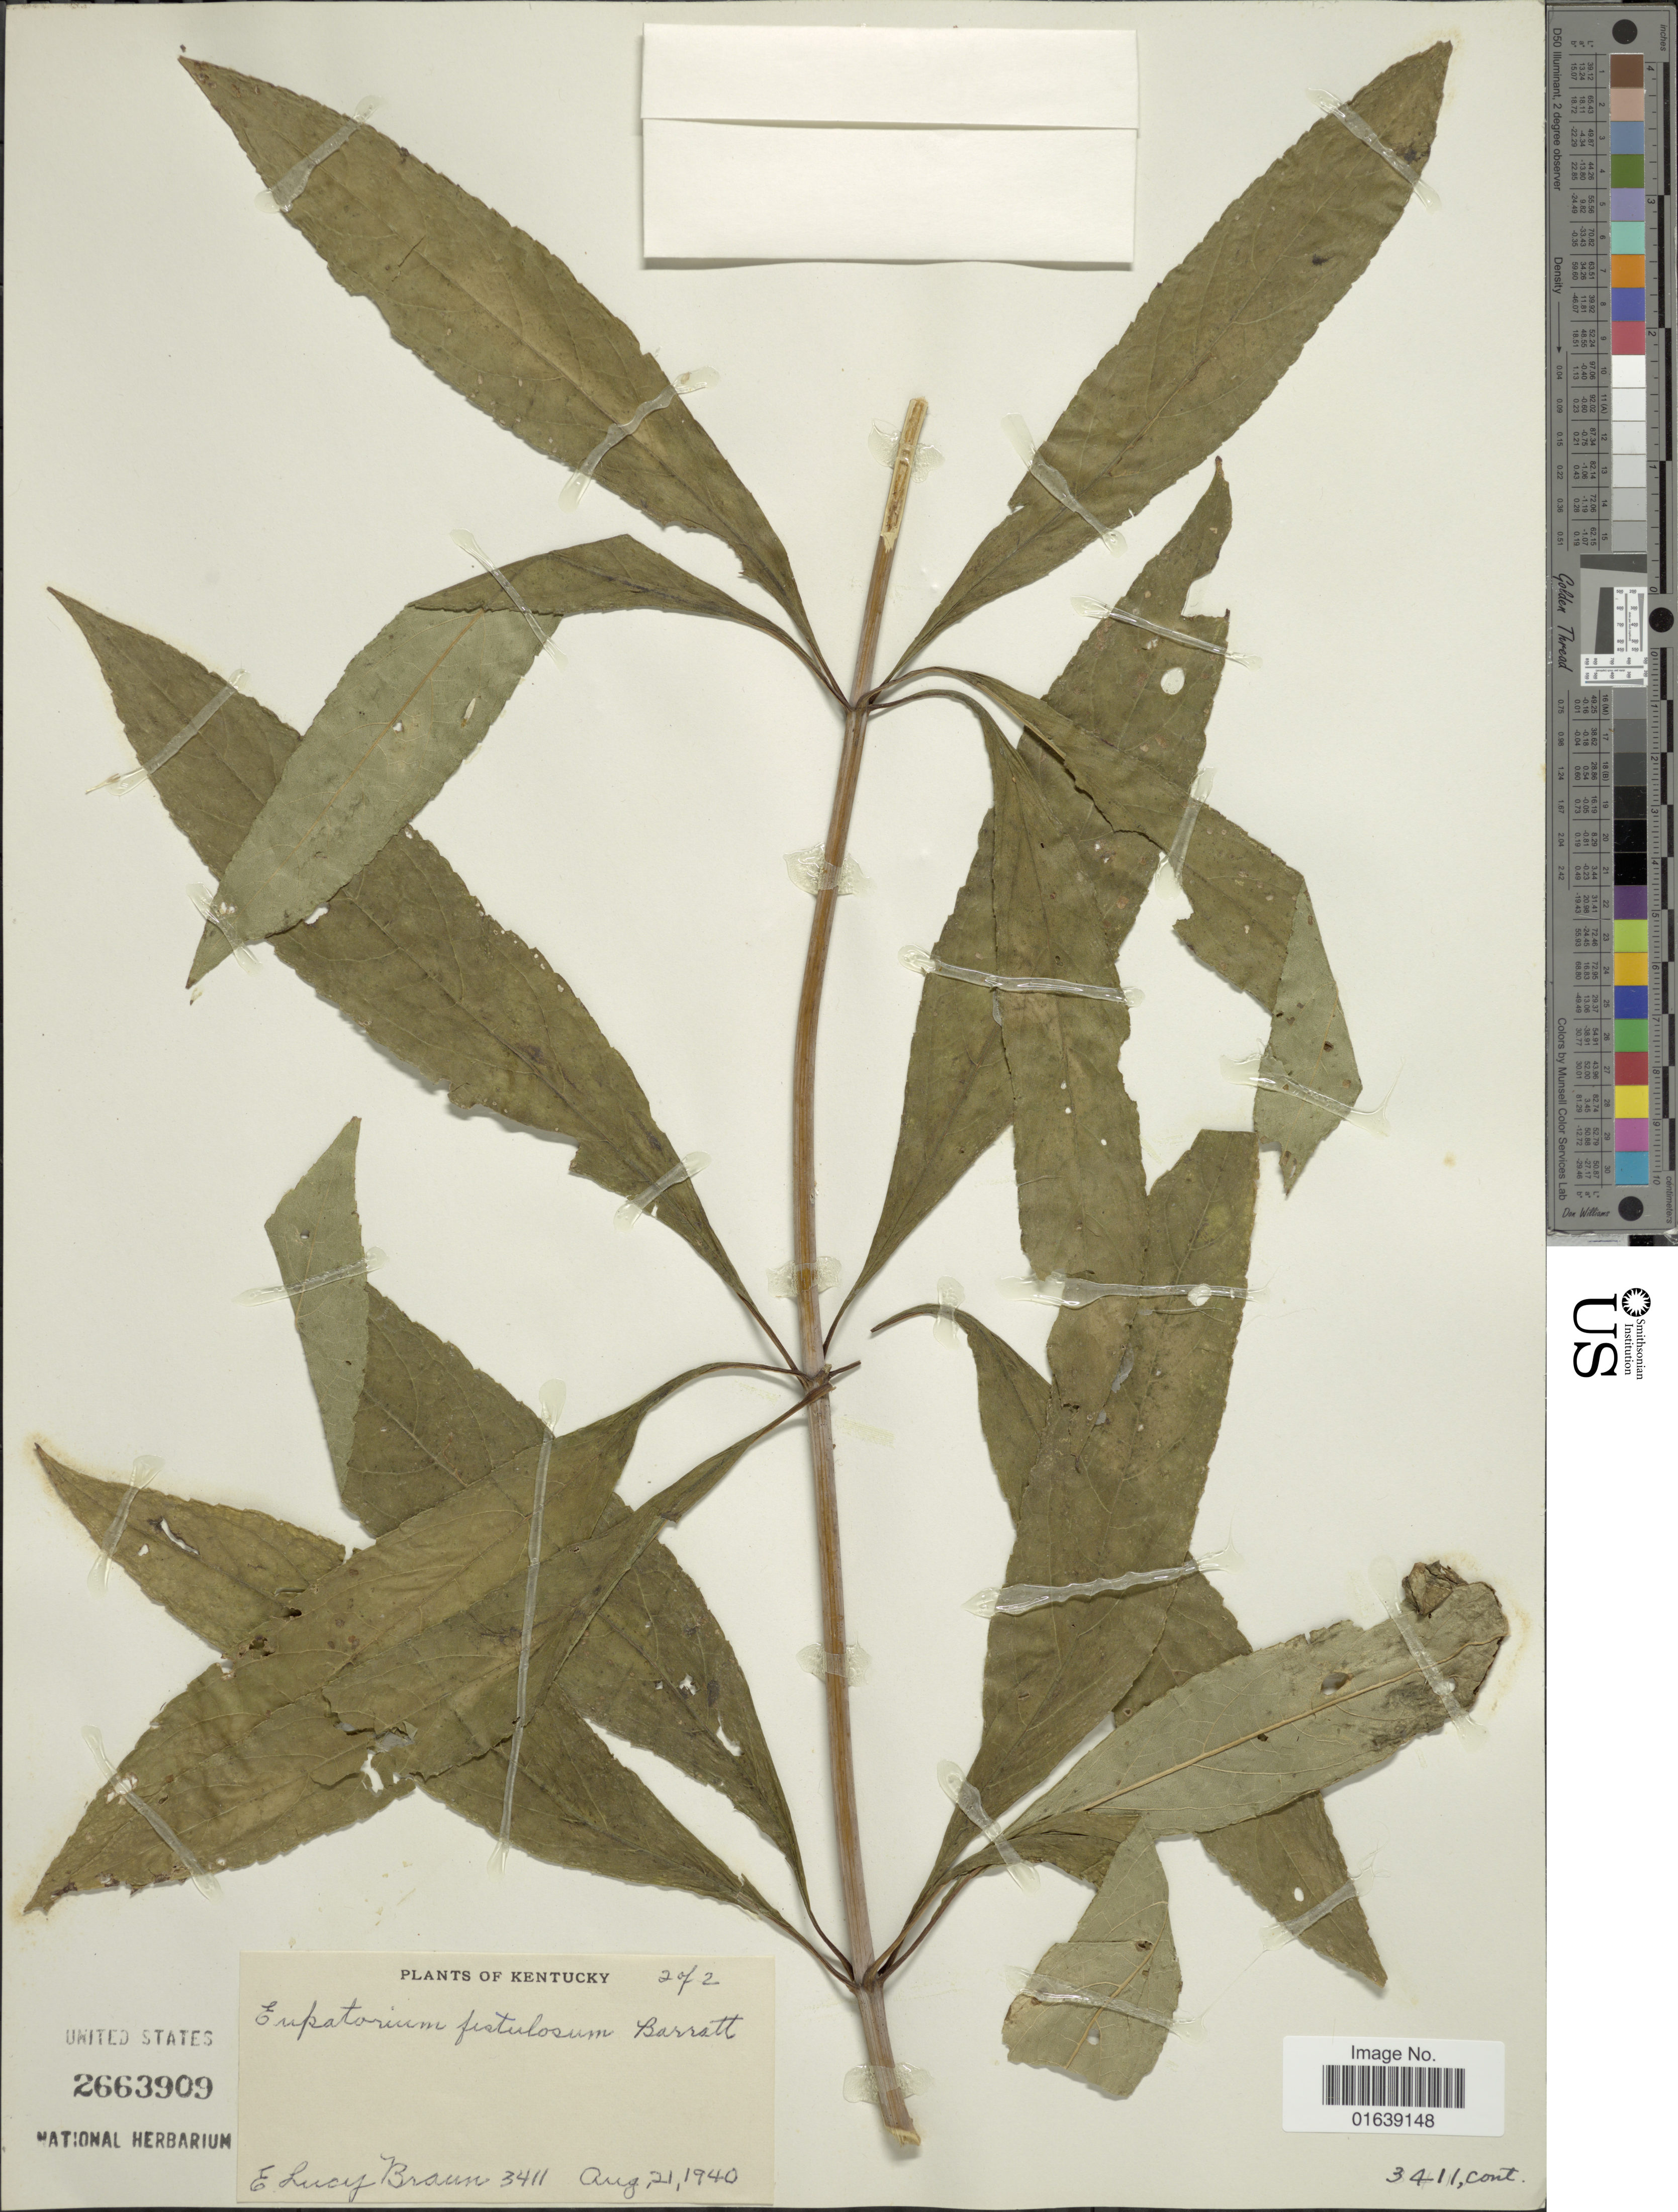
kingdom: Plantae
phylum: Tracheophyta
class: Magnoliopsida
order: Asterales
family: Asteraceae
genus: Eupatorium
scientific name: Eupatorium fistulosum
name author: Barratt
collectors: E. L. Braun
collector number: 3411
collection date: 1940-08-21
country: United States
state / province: Kentucky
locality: Kentucky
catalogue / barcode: US 2663909